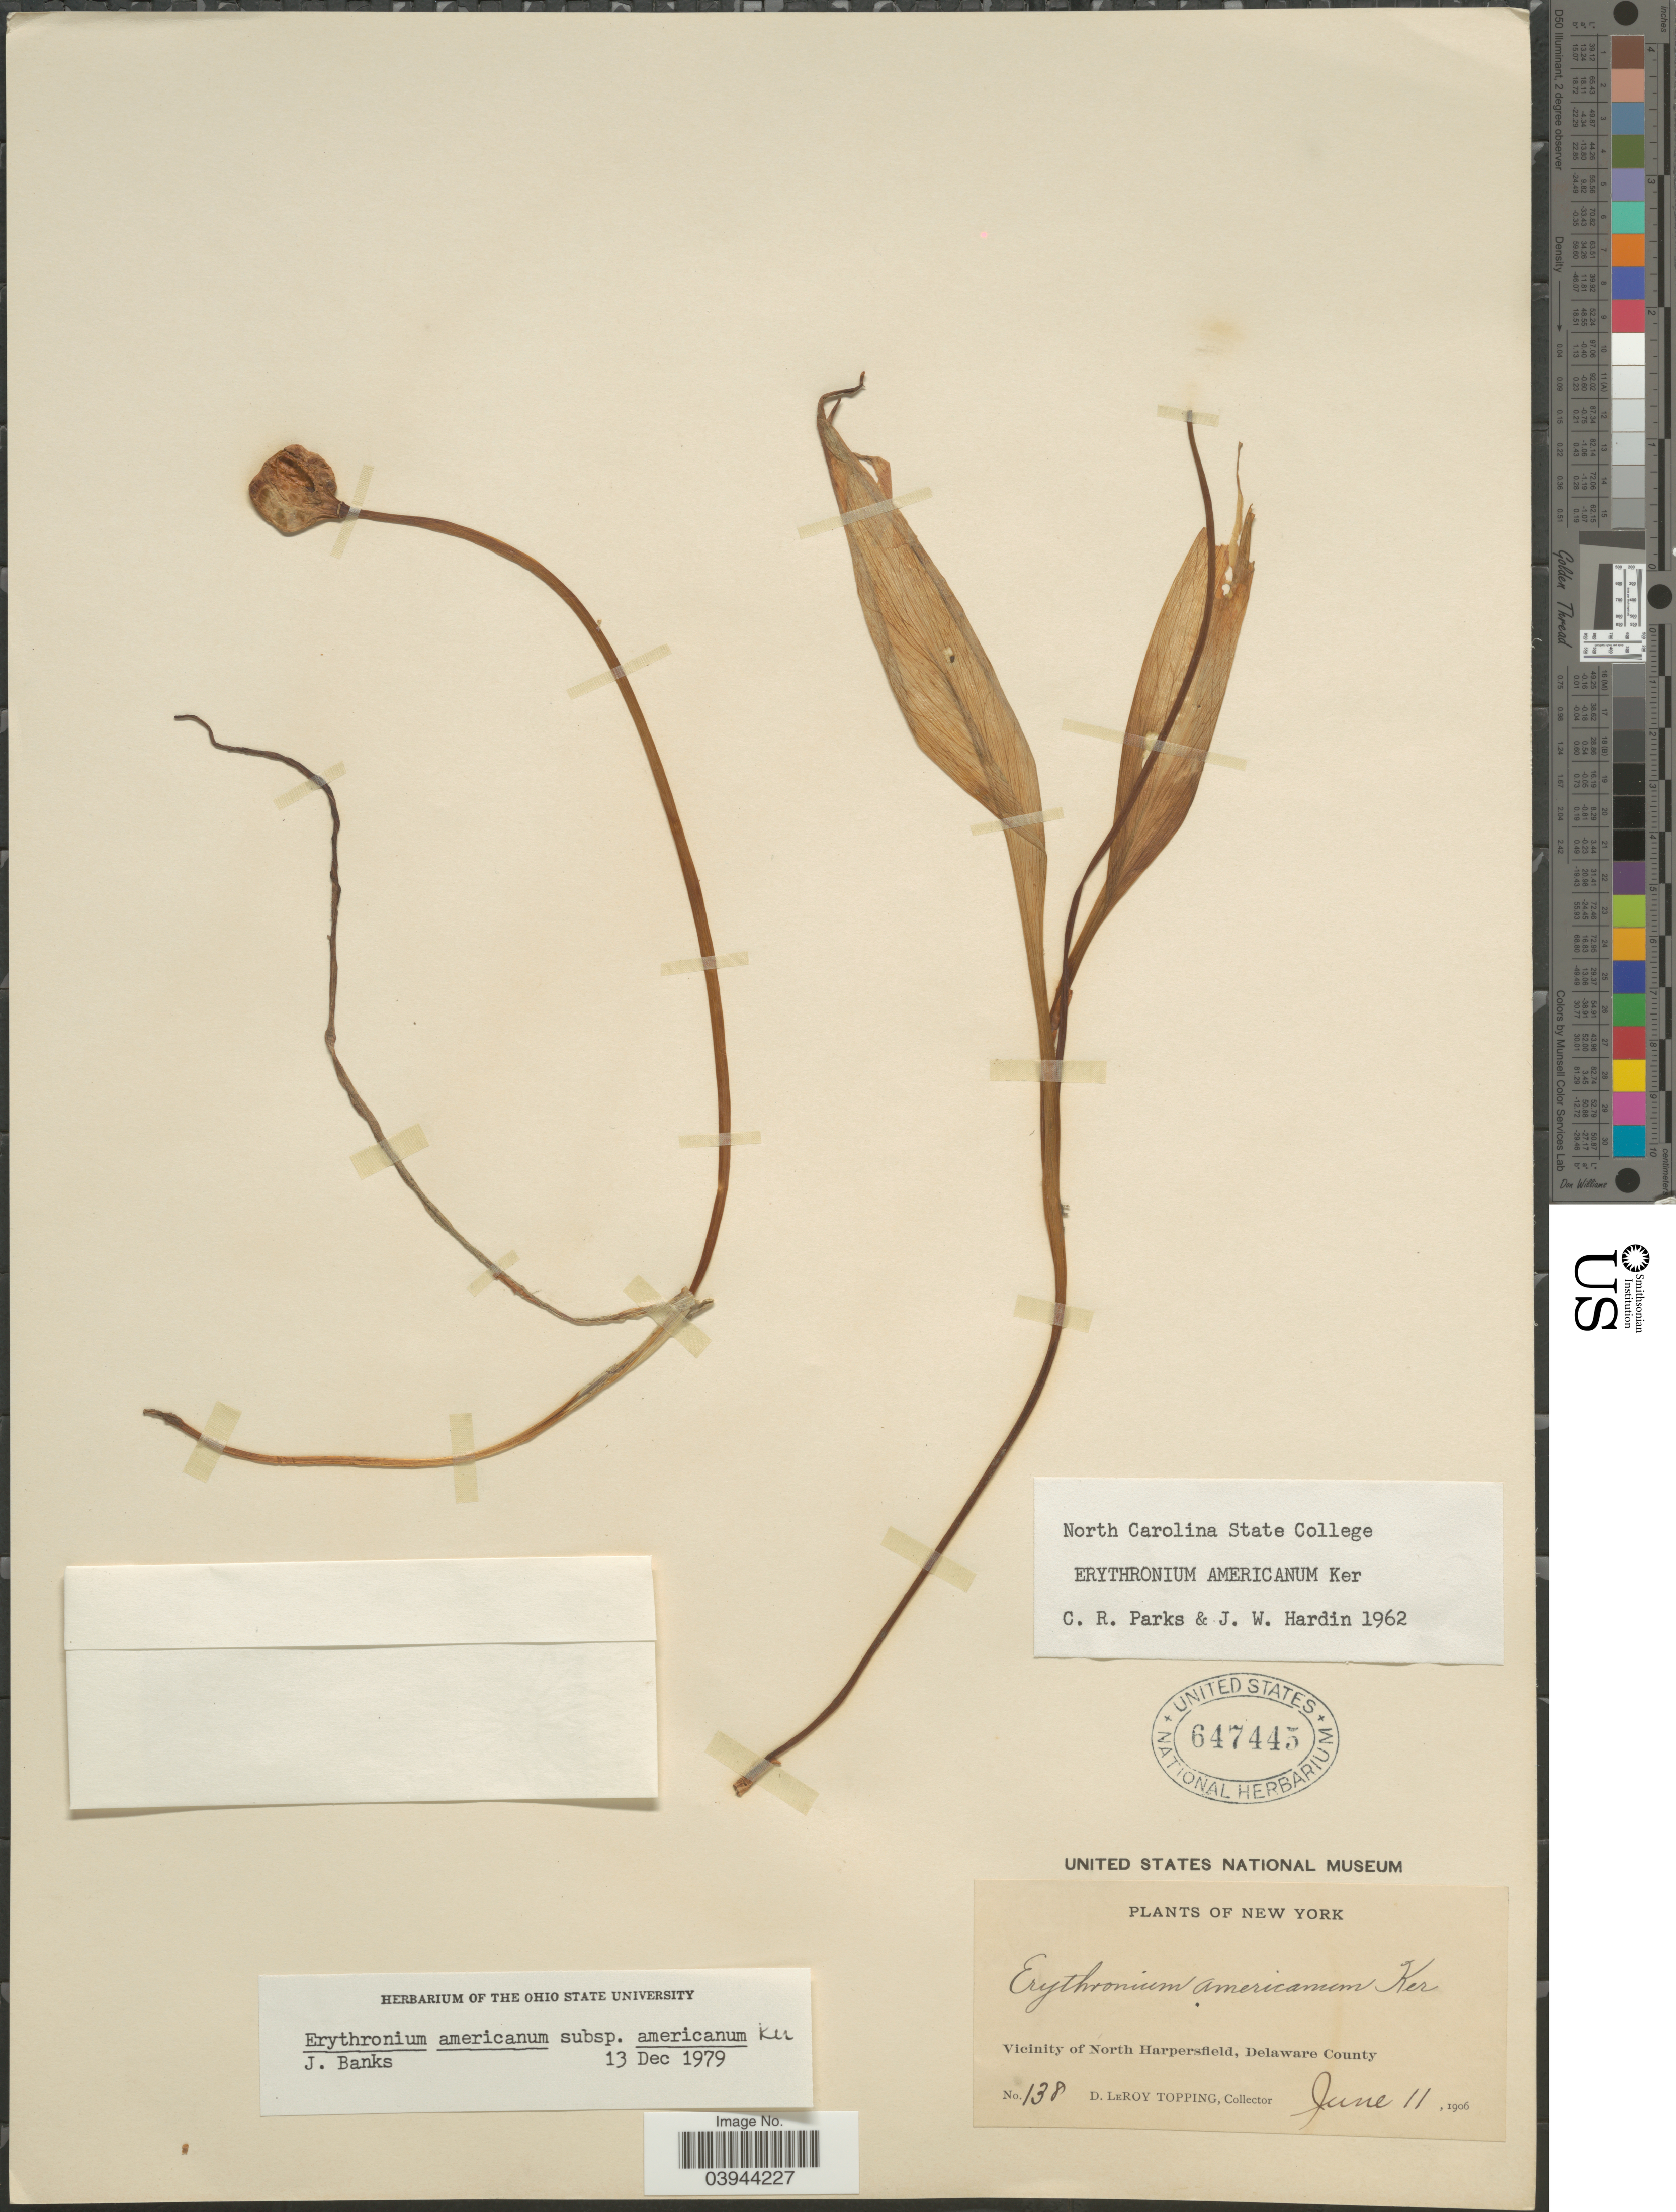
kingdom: Plantae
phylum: Tracheophyta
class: Liliopsida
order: Liliales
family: Liliaceae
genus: Erythronium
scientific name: Erythronium americanum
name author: Ker Gawl.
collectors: D. L. Topping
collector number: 138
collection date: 1906-06-11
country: United States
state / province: New York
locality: Vicinity of North Harpersfield, Delaware County.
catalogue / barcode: US 647445